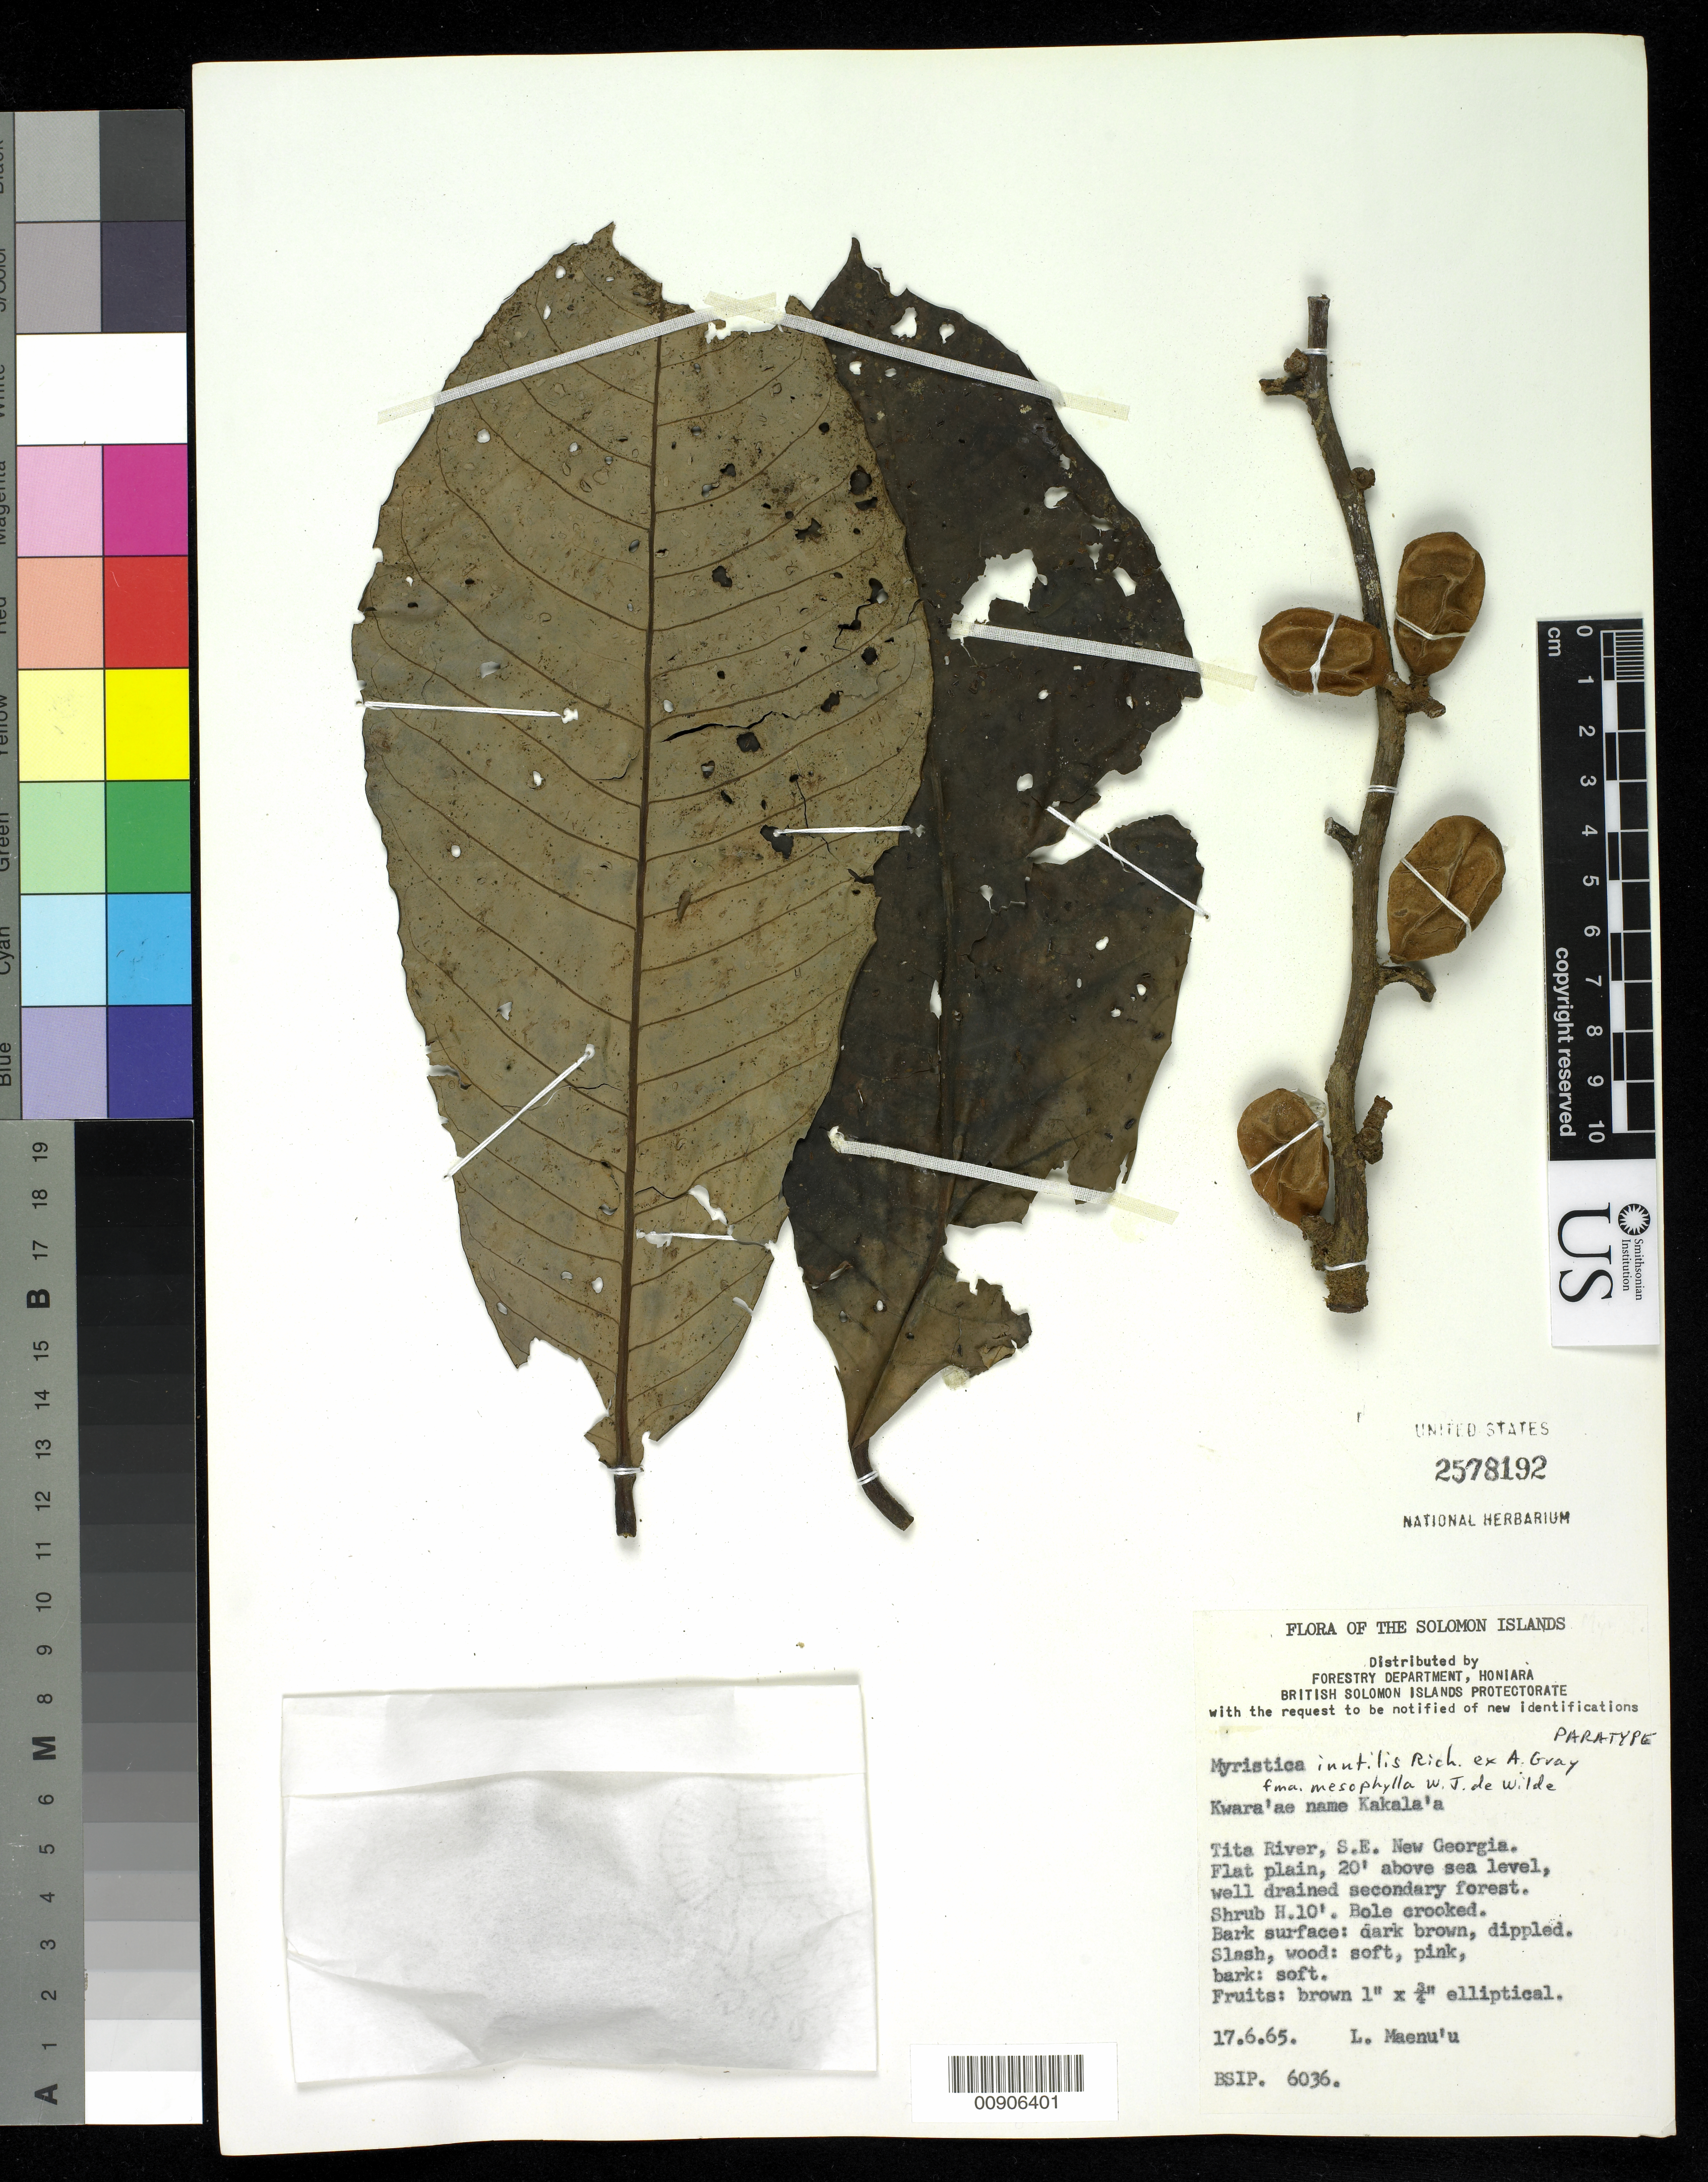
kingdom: Plantae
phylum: Tracheophyta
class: Magnoliopsida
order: Magnoliales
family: Myristicaceae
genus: Myristica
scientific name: Myristica inutilis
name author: W.P. Rich ex A. Gray in Wilkes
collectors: L. Maenu'u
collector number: BSIP 6036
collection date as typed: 17 Jun 1965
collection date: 1965-06-17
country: Solomon Islands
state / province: Western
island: New Georgia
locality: Tita River, SE new Georgia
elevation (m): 6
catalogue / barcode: US 2578192